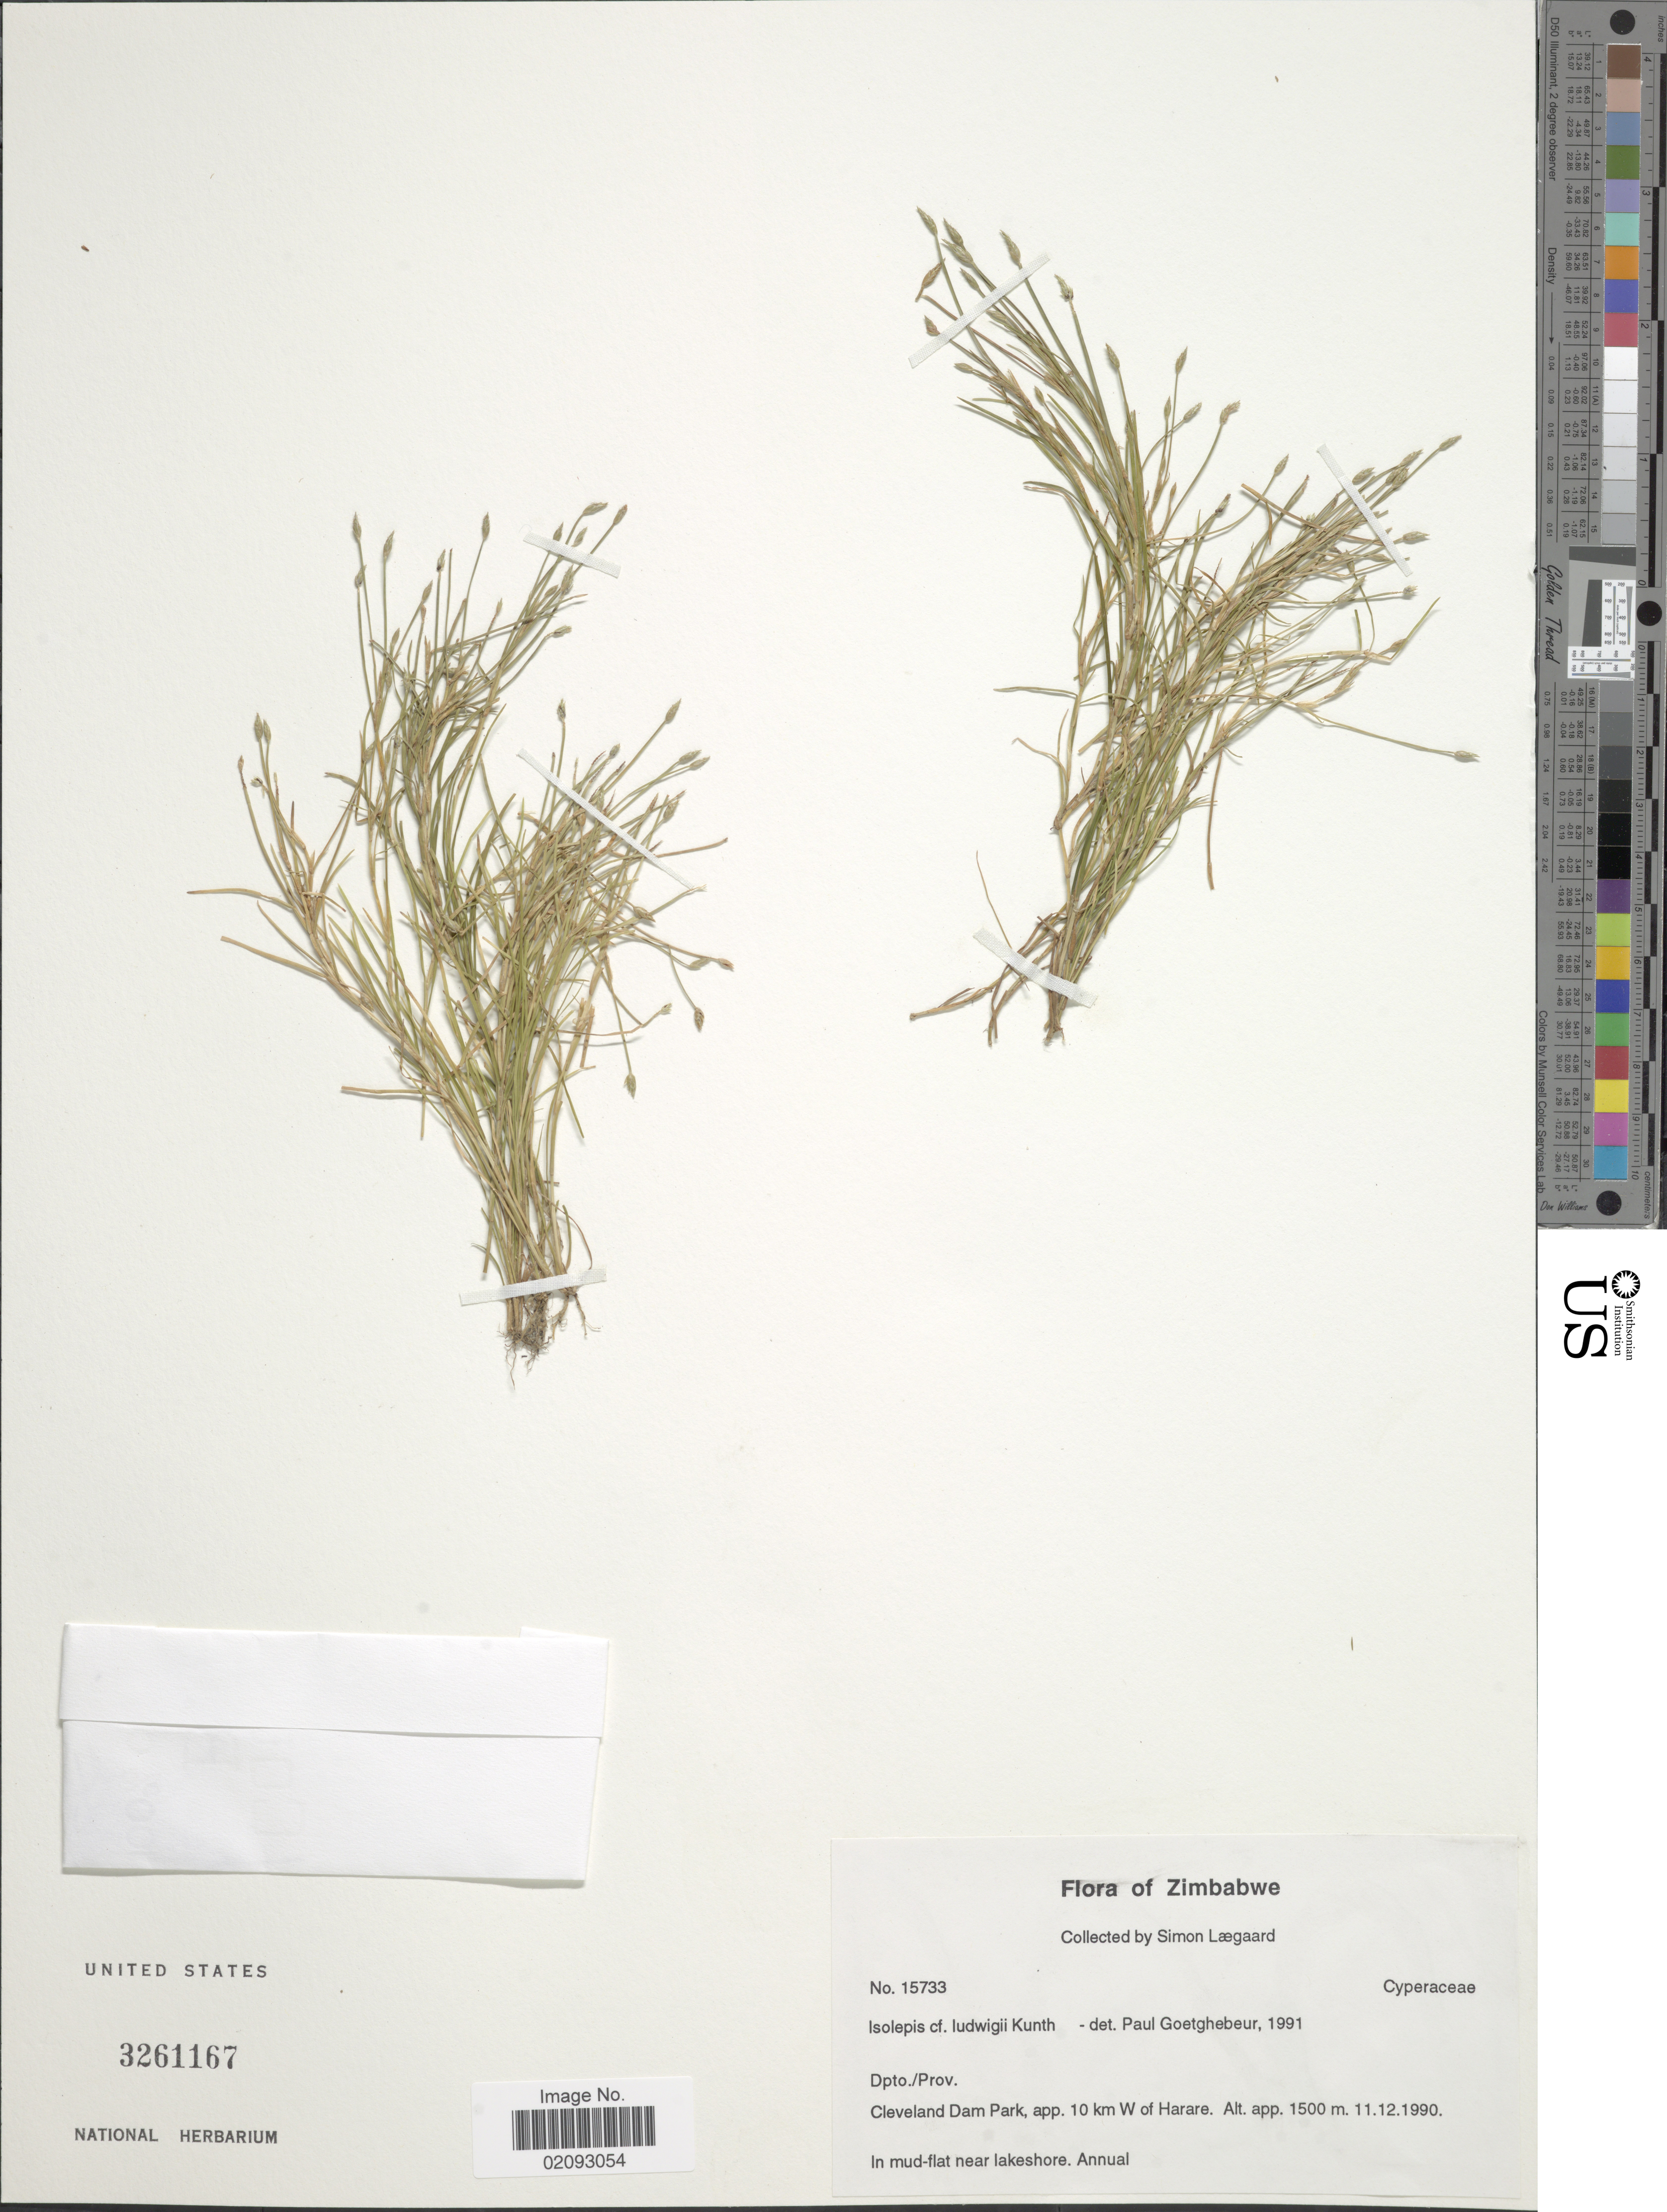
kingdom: Plantae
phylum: Tracheophyta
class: Liliopsida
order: Poales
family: Cyperaceae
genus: Isolepis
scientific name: Isolepis ludwigii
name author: (Steud.) Kunth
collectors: S. Lægaard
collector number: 15733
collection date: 1990-12-11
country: Zimbabwe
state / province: Harare (city)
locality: Dpto./Prov. Cleveland Dam Park, app. 10 km W of Harare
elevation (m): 1500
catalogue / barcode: US 3261167